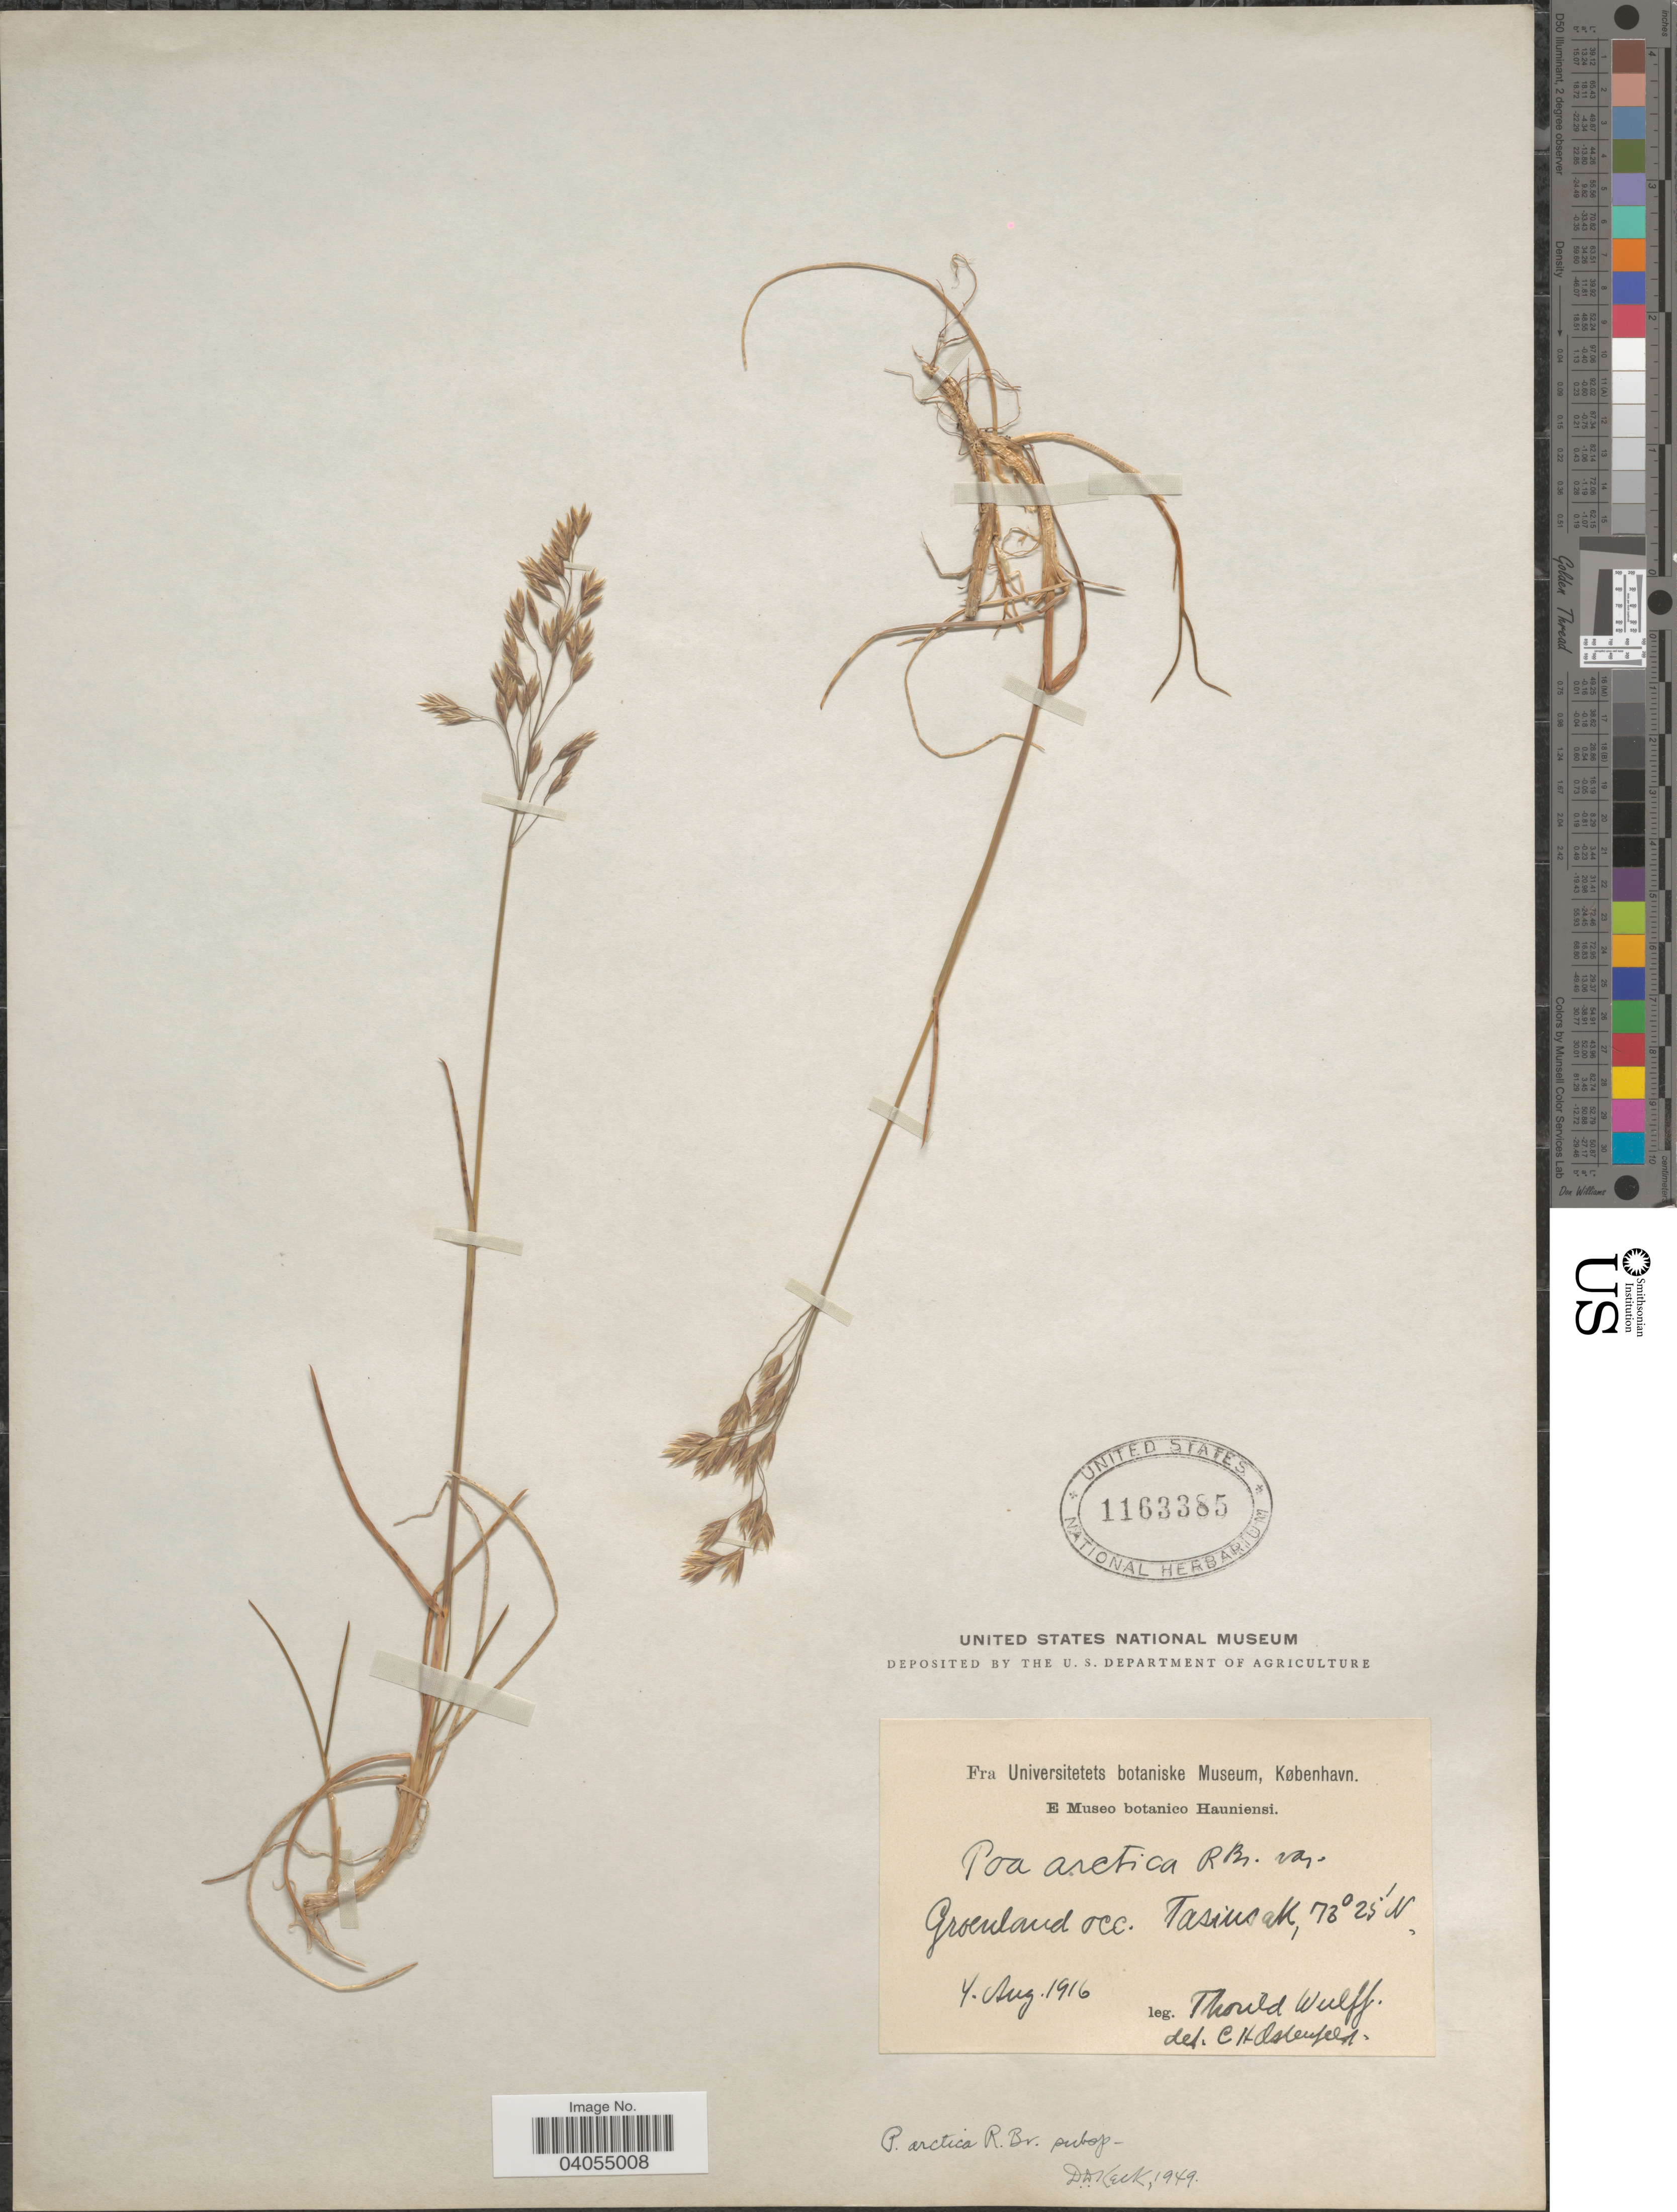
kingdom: Plantae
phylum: Tracheophyta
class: Liliopsida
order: Poales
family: Poaceae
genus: Poa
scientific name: Poa arctica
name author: R. Br.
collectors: T. Wulff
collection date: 1916-08-04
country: Greenland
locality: Groenland occ. Tasiusak.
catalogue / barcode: US 1163385